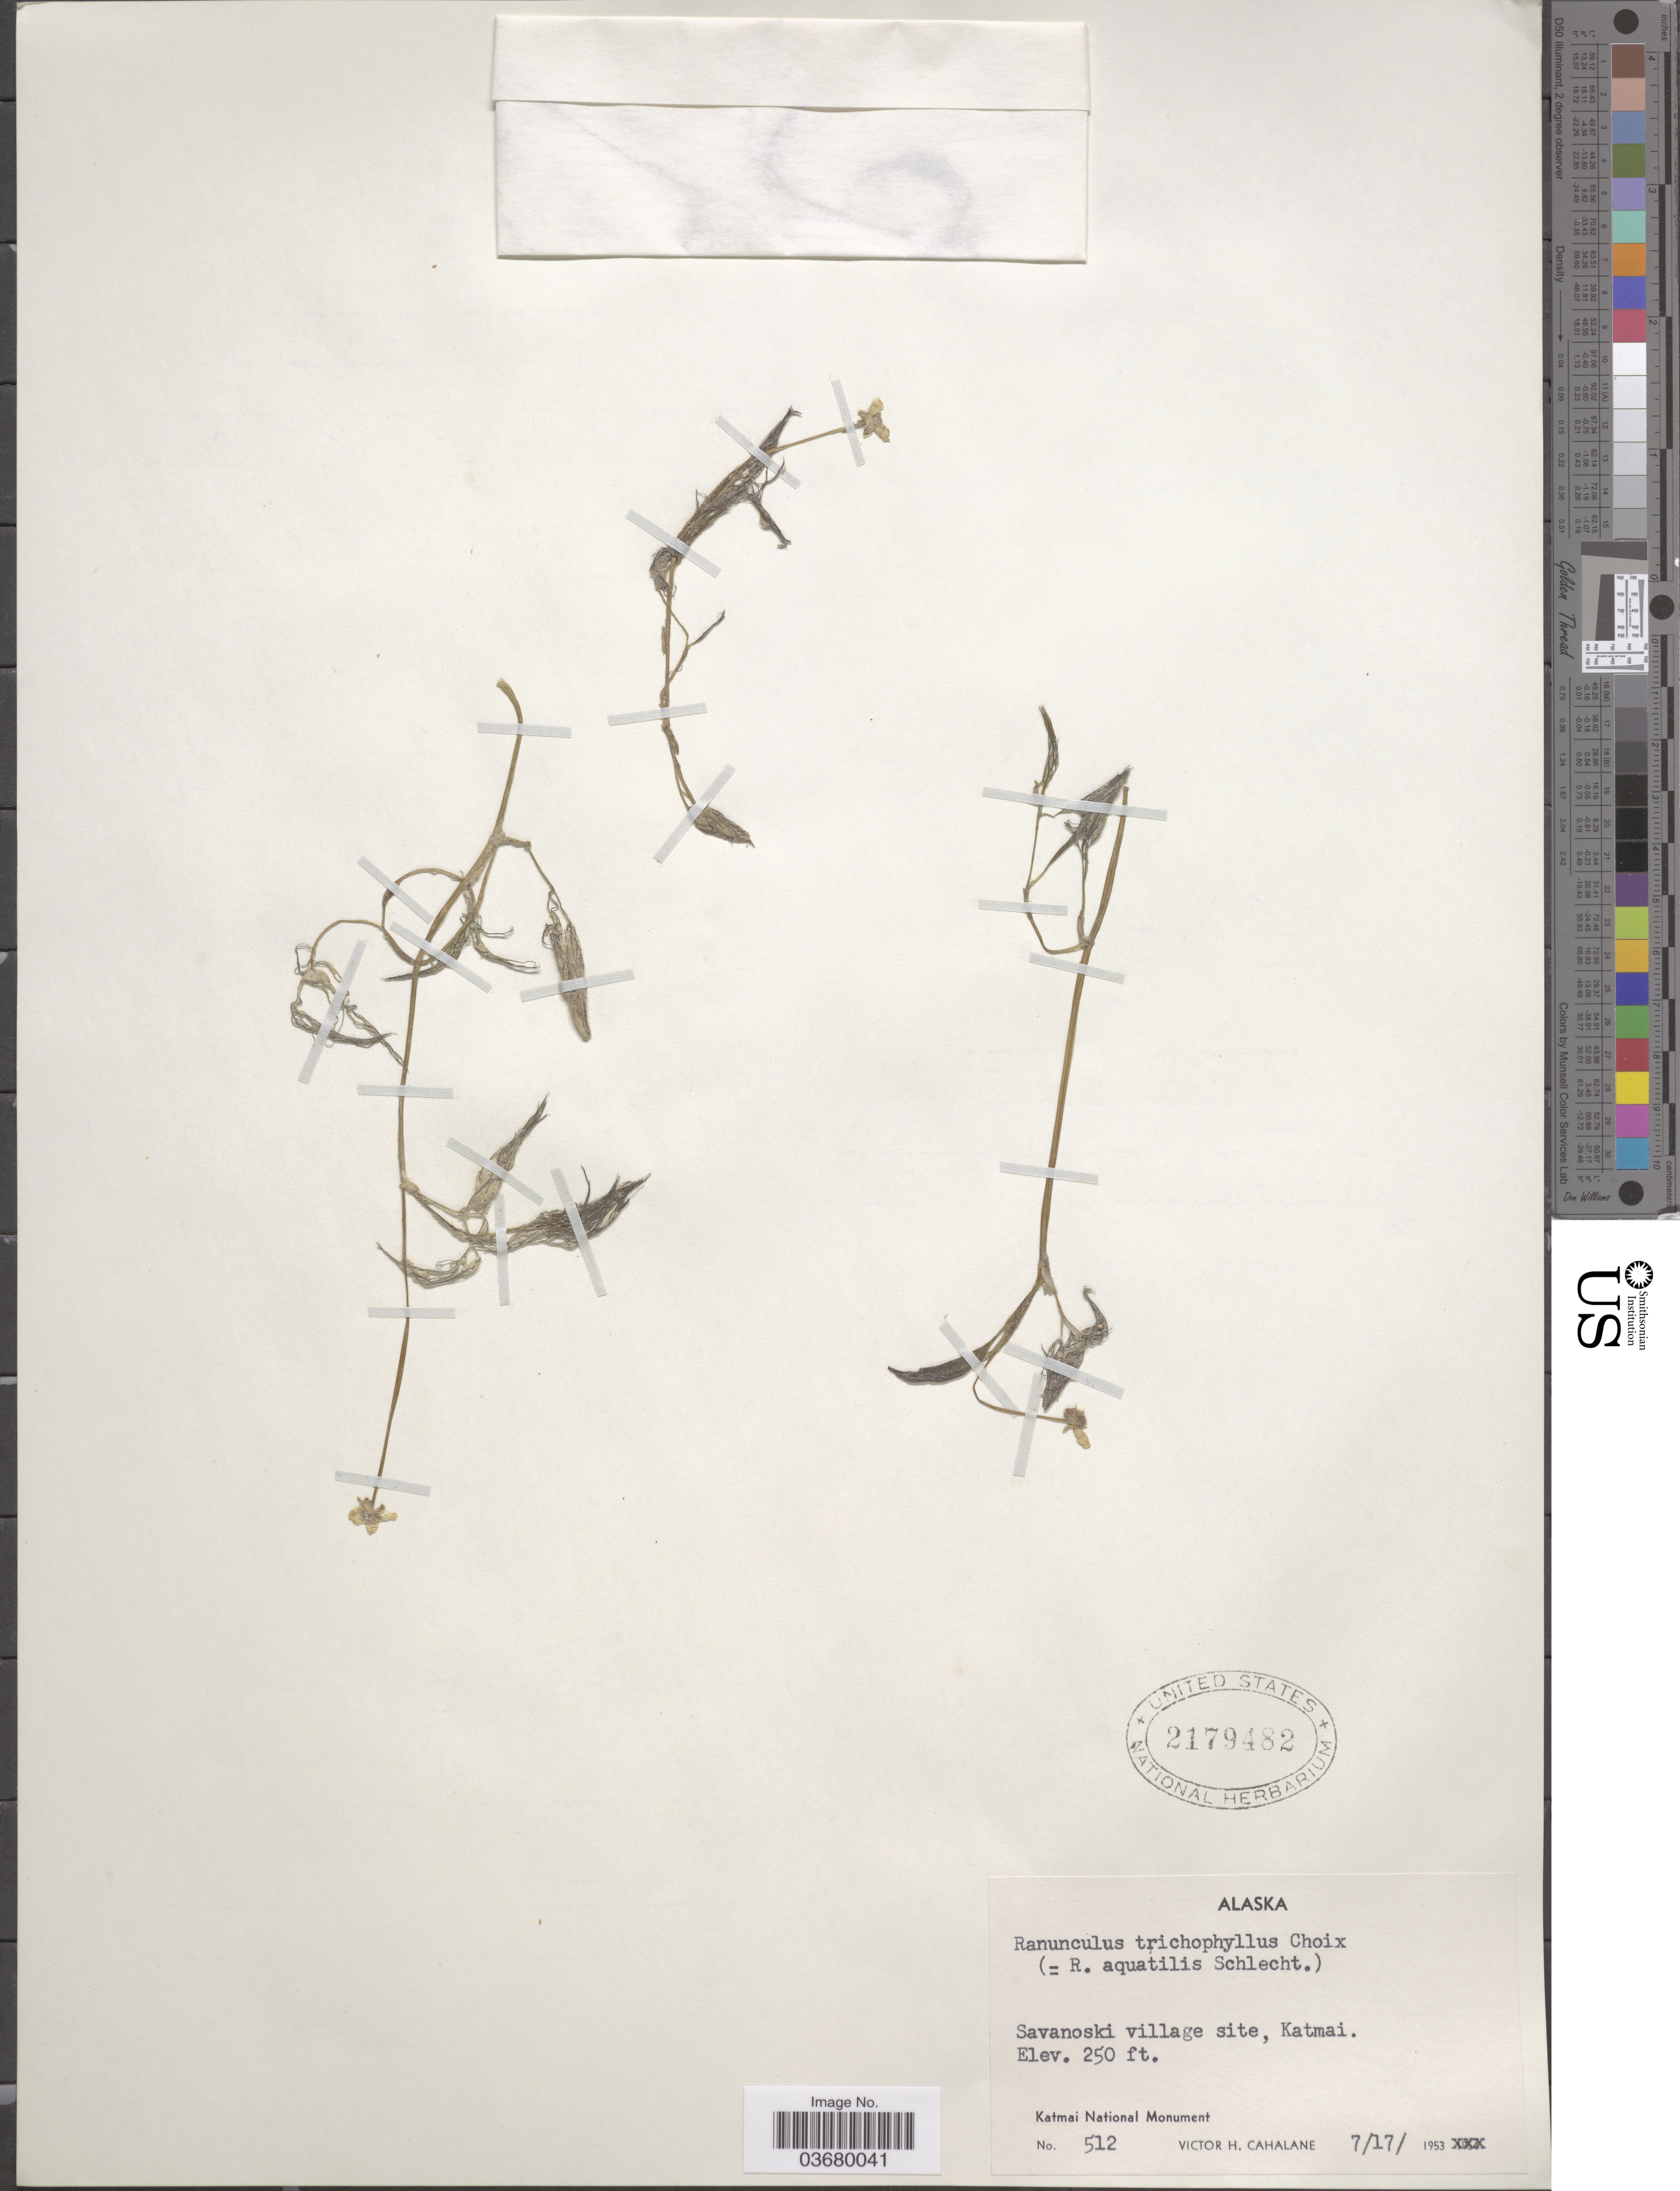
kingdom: Plantae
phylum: Tracheophyta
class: Magnoliopsida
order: Ranunculales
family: Ranunculaceae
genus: Ranunculus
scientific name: Ranunculus trichophyllus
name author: Chaix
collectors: V. Cahalane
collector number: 512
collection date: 1953-07-17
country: United States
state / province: Alaska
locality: Savanoski village site, Katmai. Katmai National Monument.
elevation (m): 76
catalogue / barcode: US 2179482